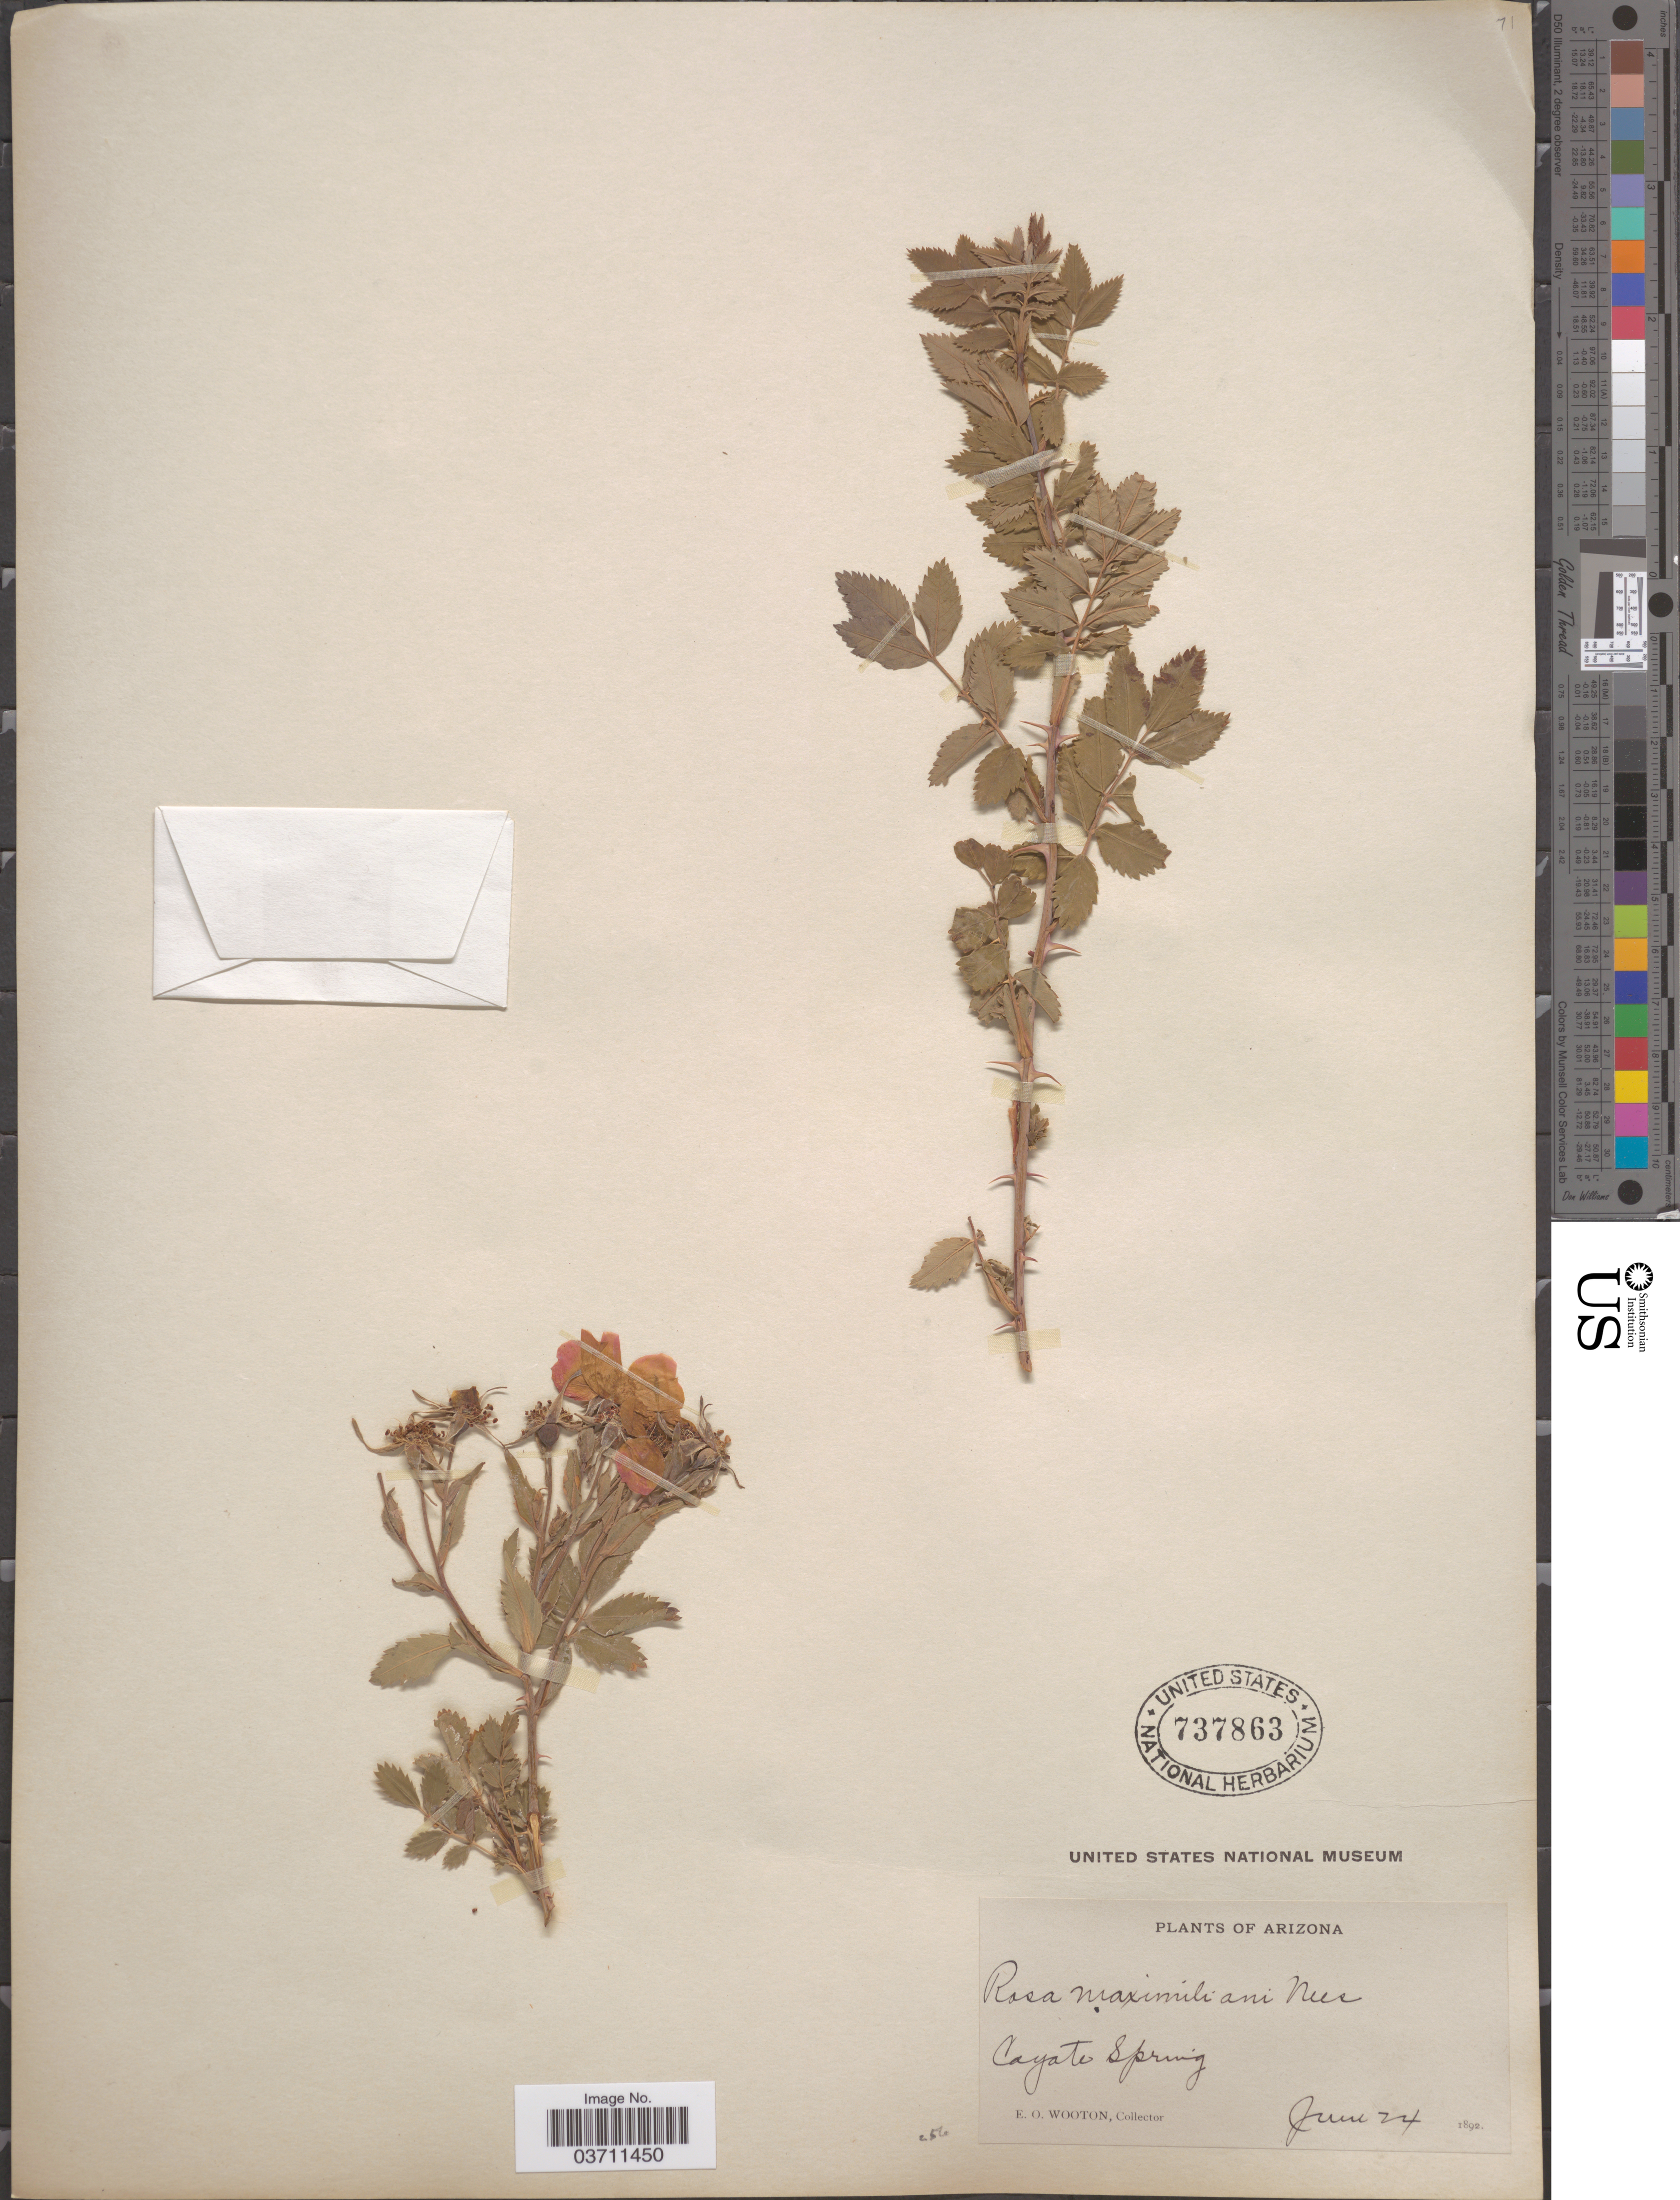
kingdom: Plantae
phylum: Tracheophyta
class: Magnoliopsida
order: Rosales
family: Rosaceae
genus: Rosa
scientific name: Rosa maximiliani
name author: Nees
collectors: E. O. Wooton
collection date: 1892-06-24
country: United States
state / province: Arizona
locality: Coyote Spring.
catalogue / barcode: US 737863